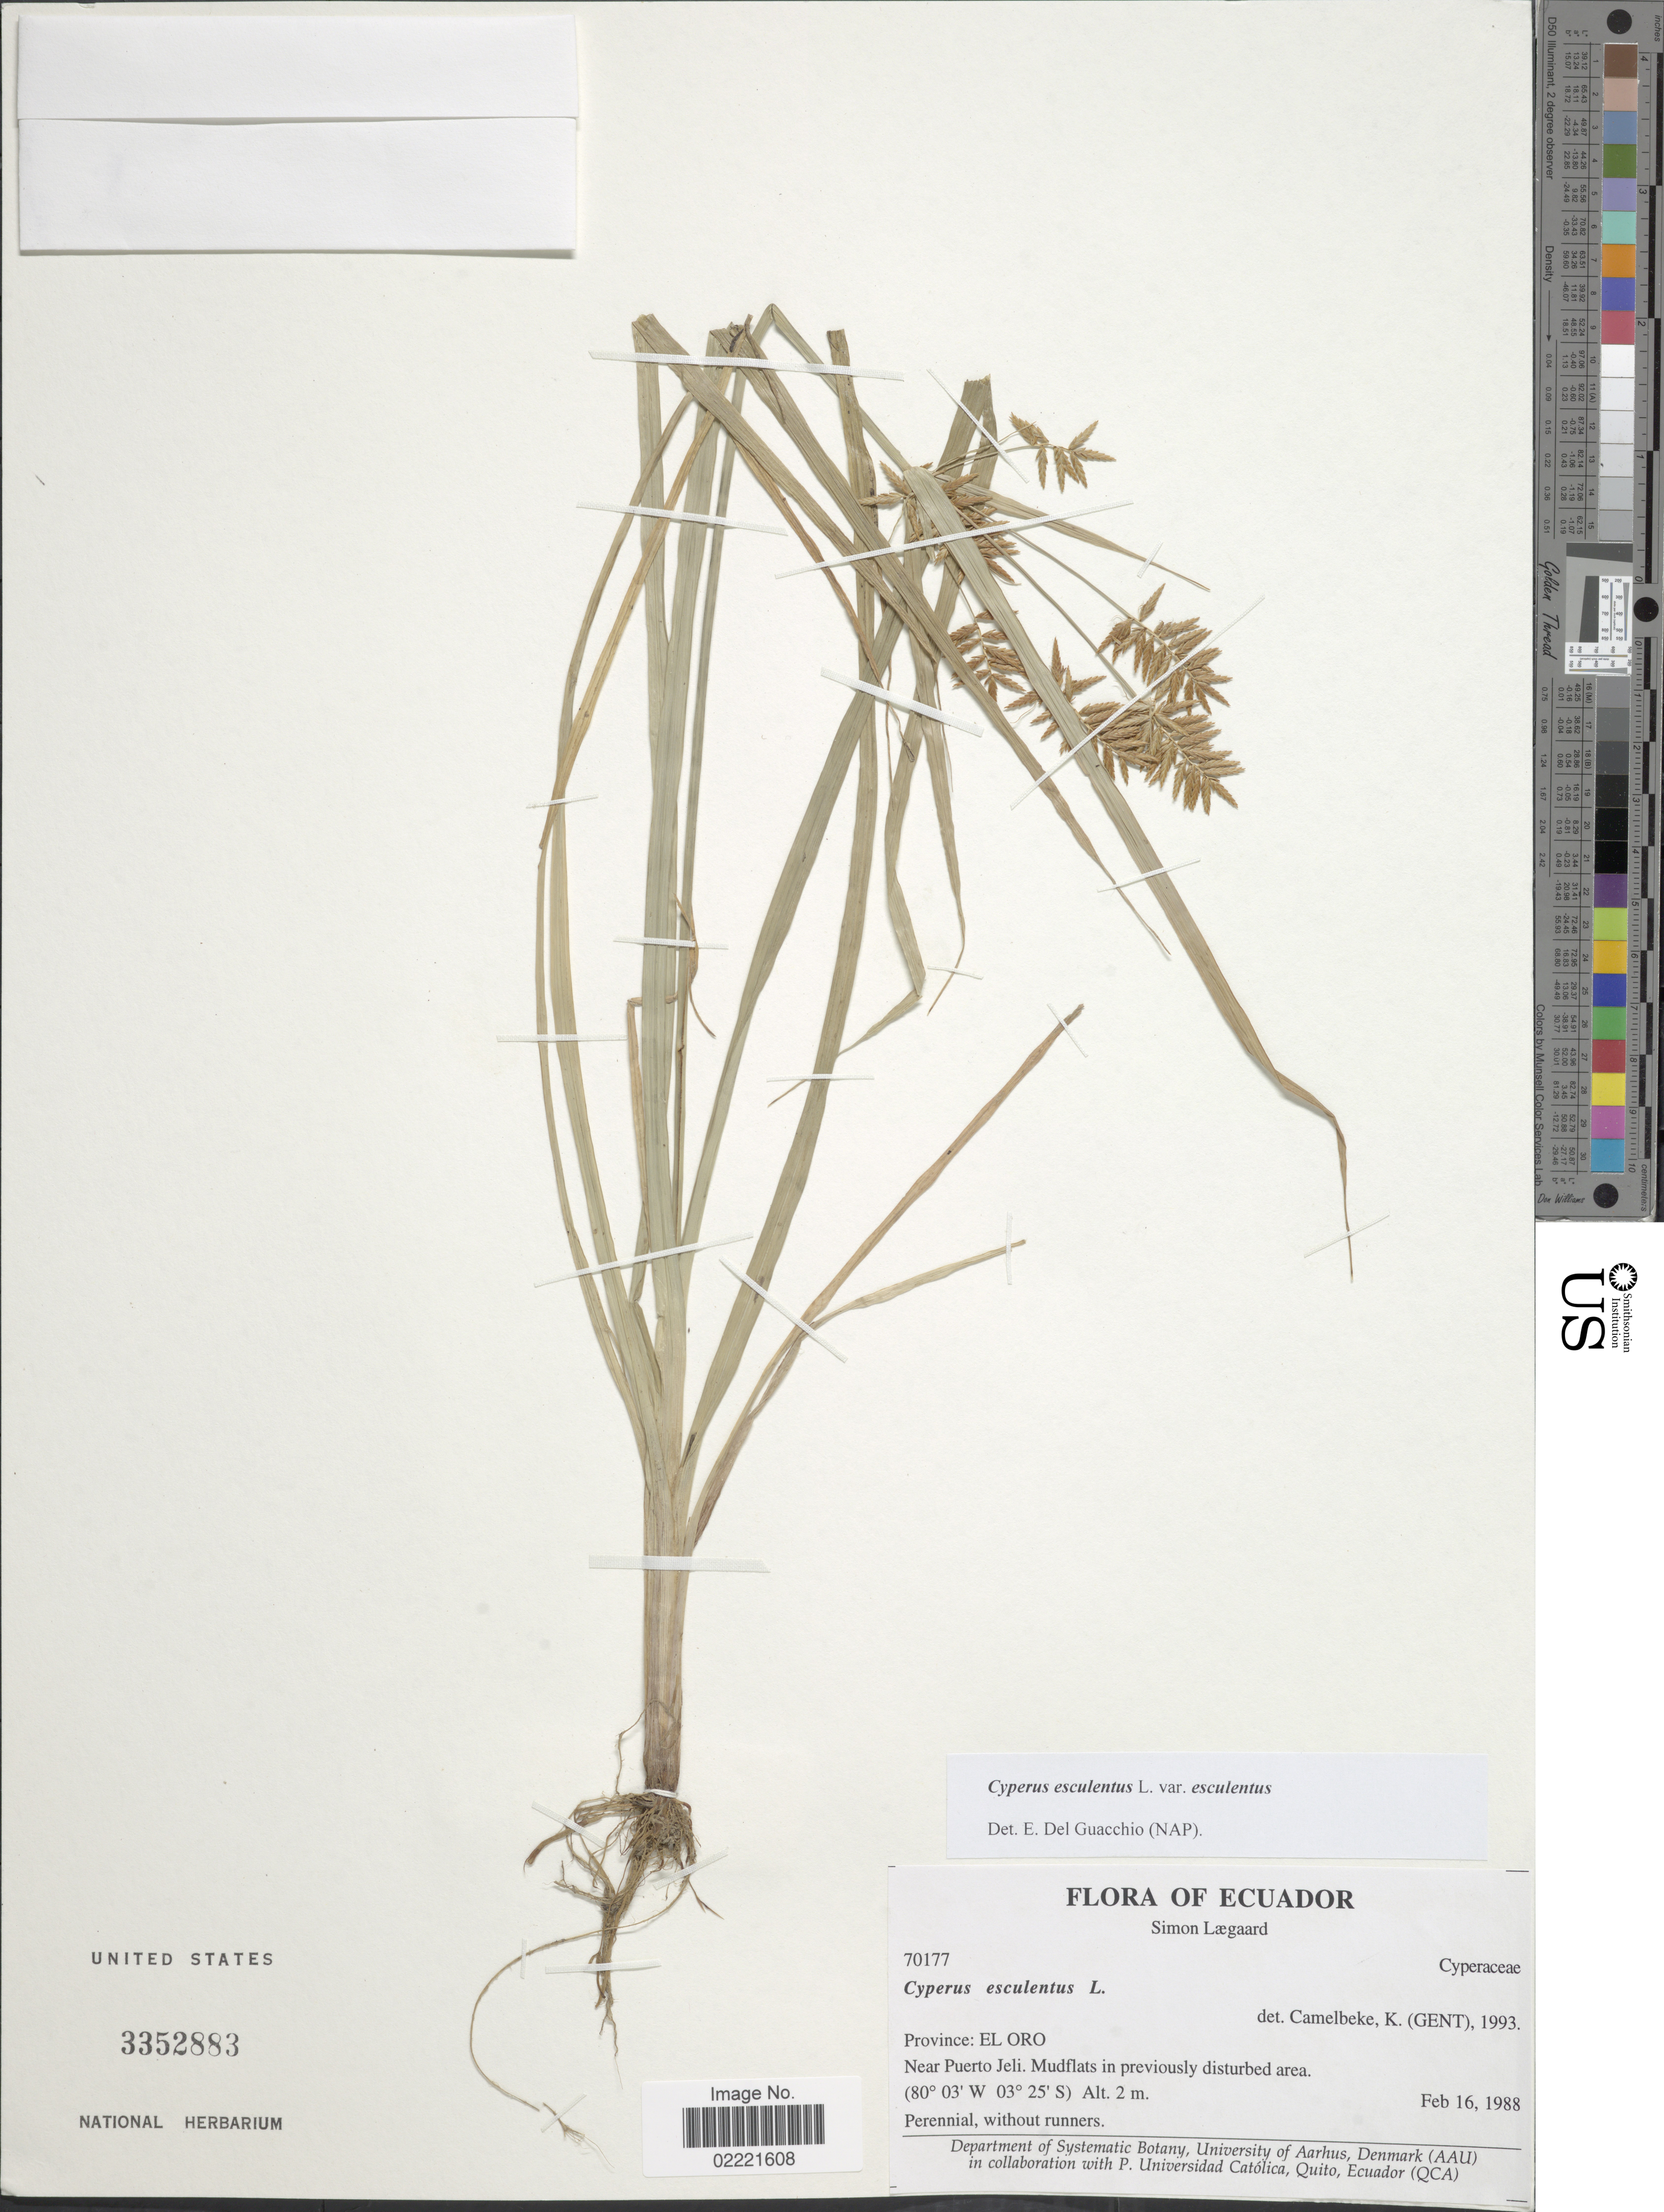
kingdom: Plantae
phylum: Tracheophyta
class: Liliopsida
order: Poales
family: Cyperaceae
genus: Cyperus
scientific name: Cyperus esculentus var. esculentus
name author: L.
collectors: S. Lægaard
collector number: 70177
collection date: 1988-02-16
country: Ecuador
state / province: El Oro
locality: Province: El Oro, Near Puerto Jeli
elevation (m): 2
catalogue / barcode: US 3352883